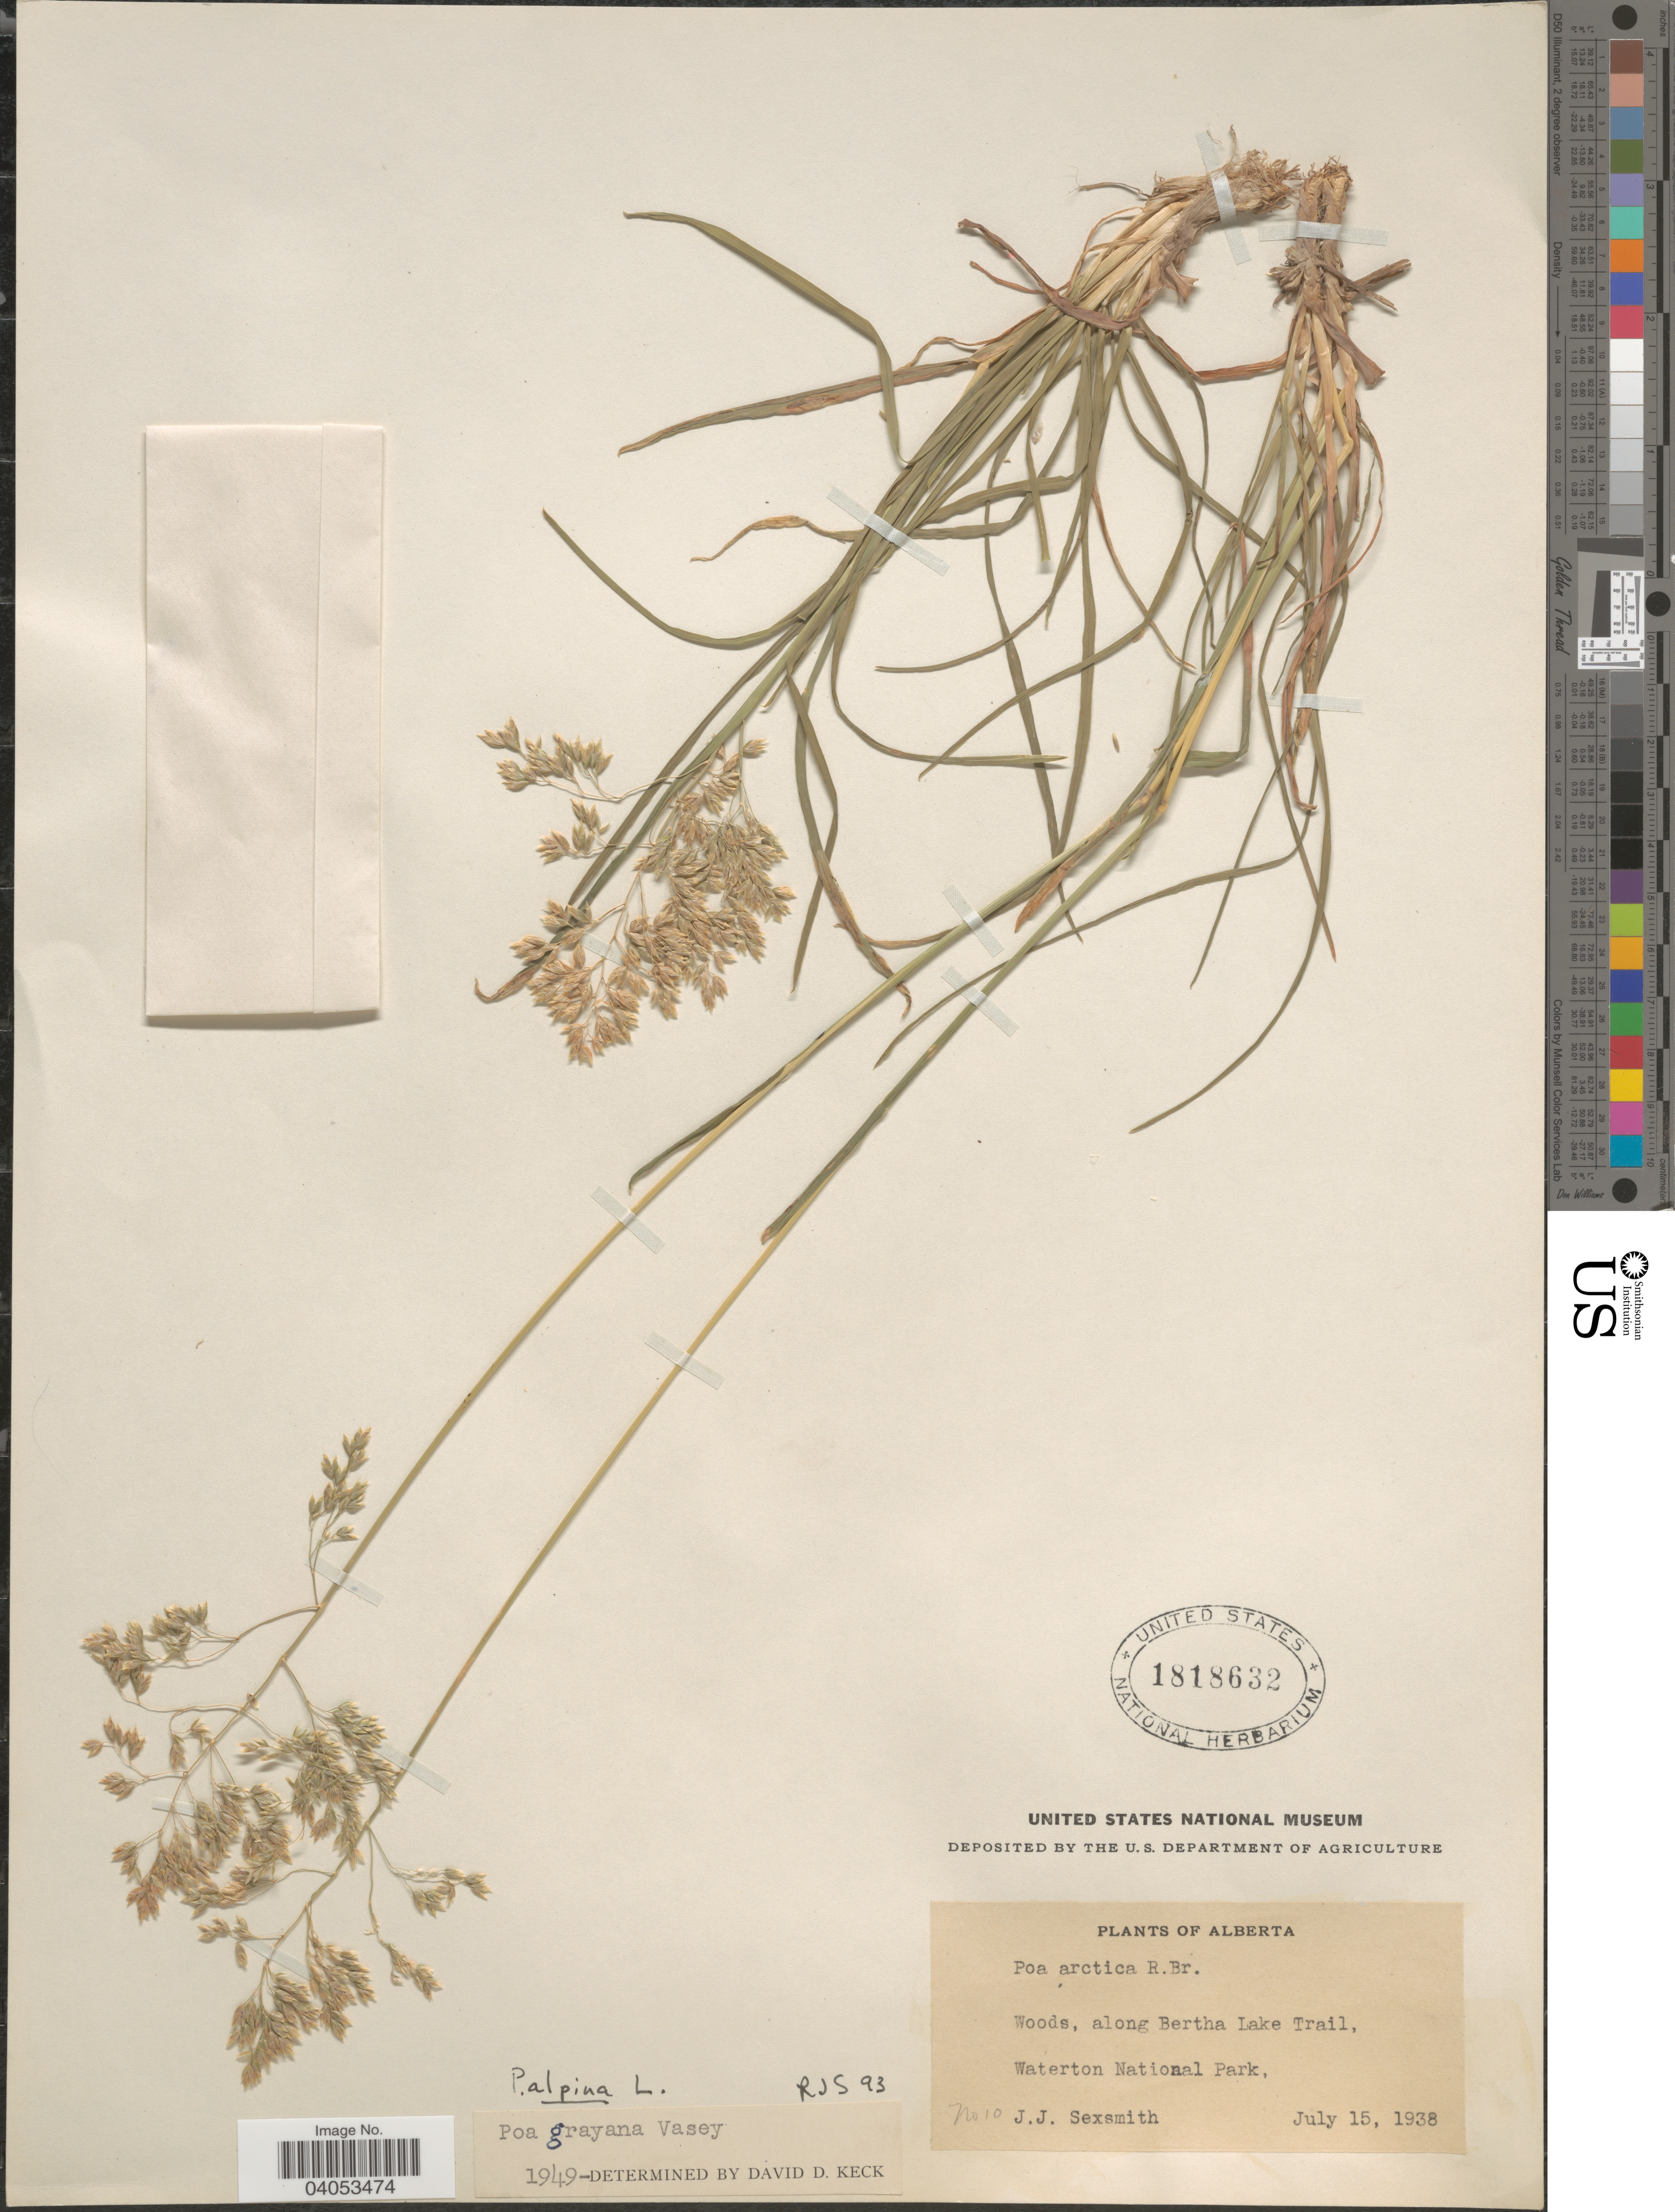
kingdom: Plantae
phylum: Tracheophyta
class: Liliopsida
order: Poales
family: Poaceae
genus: Poa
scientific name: Poa alpina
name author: L.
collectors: J. Sexsmith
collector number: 10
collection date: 1938-07-15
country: Canada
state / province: Alberta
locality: Woods, along Bertha Lake Trail, Waterton National Park.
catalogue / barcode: US 1818632